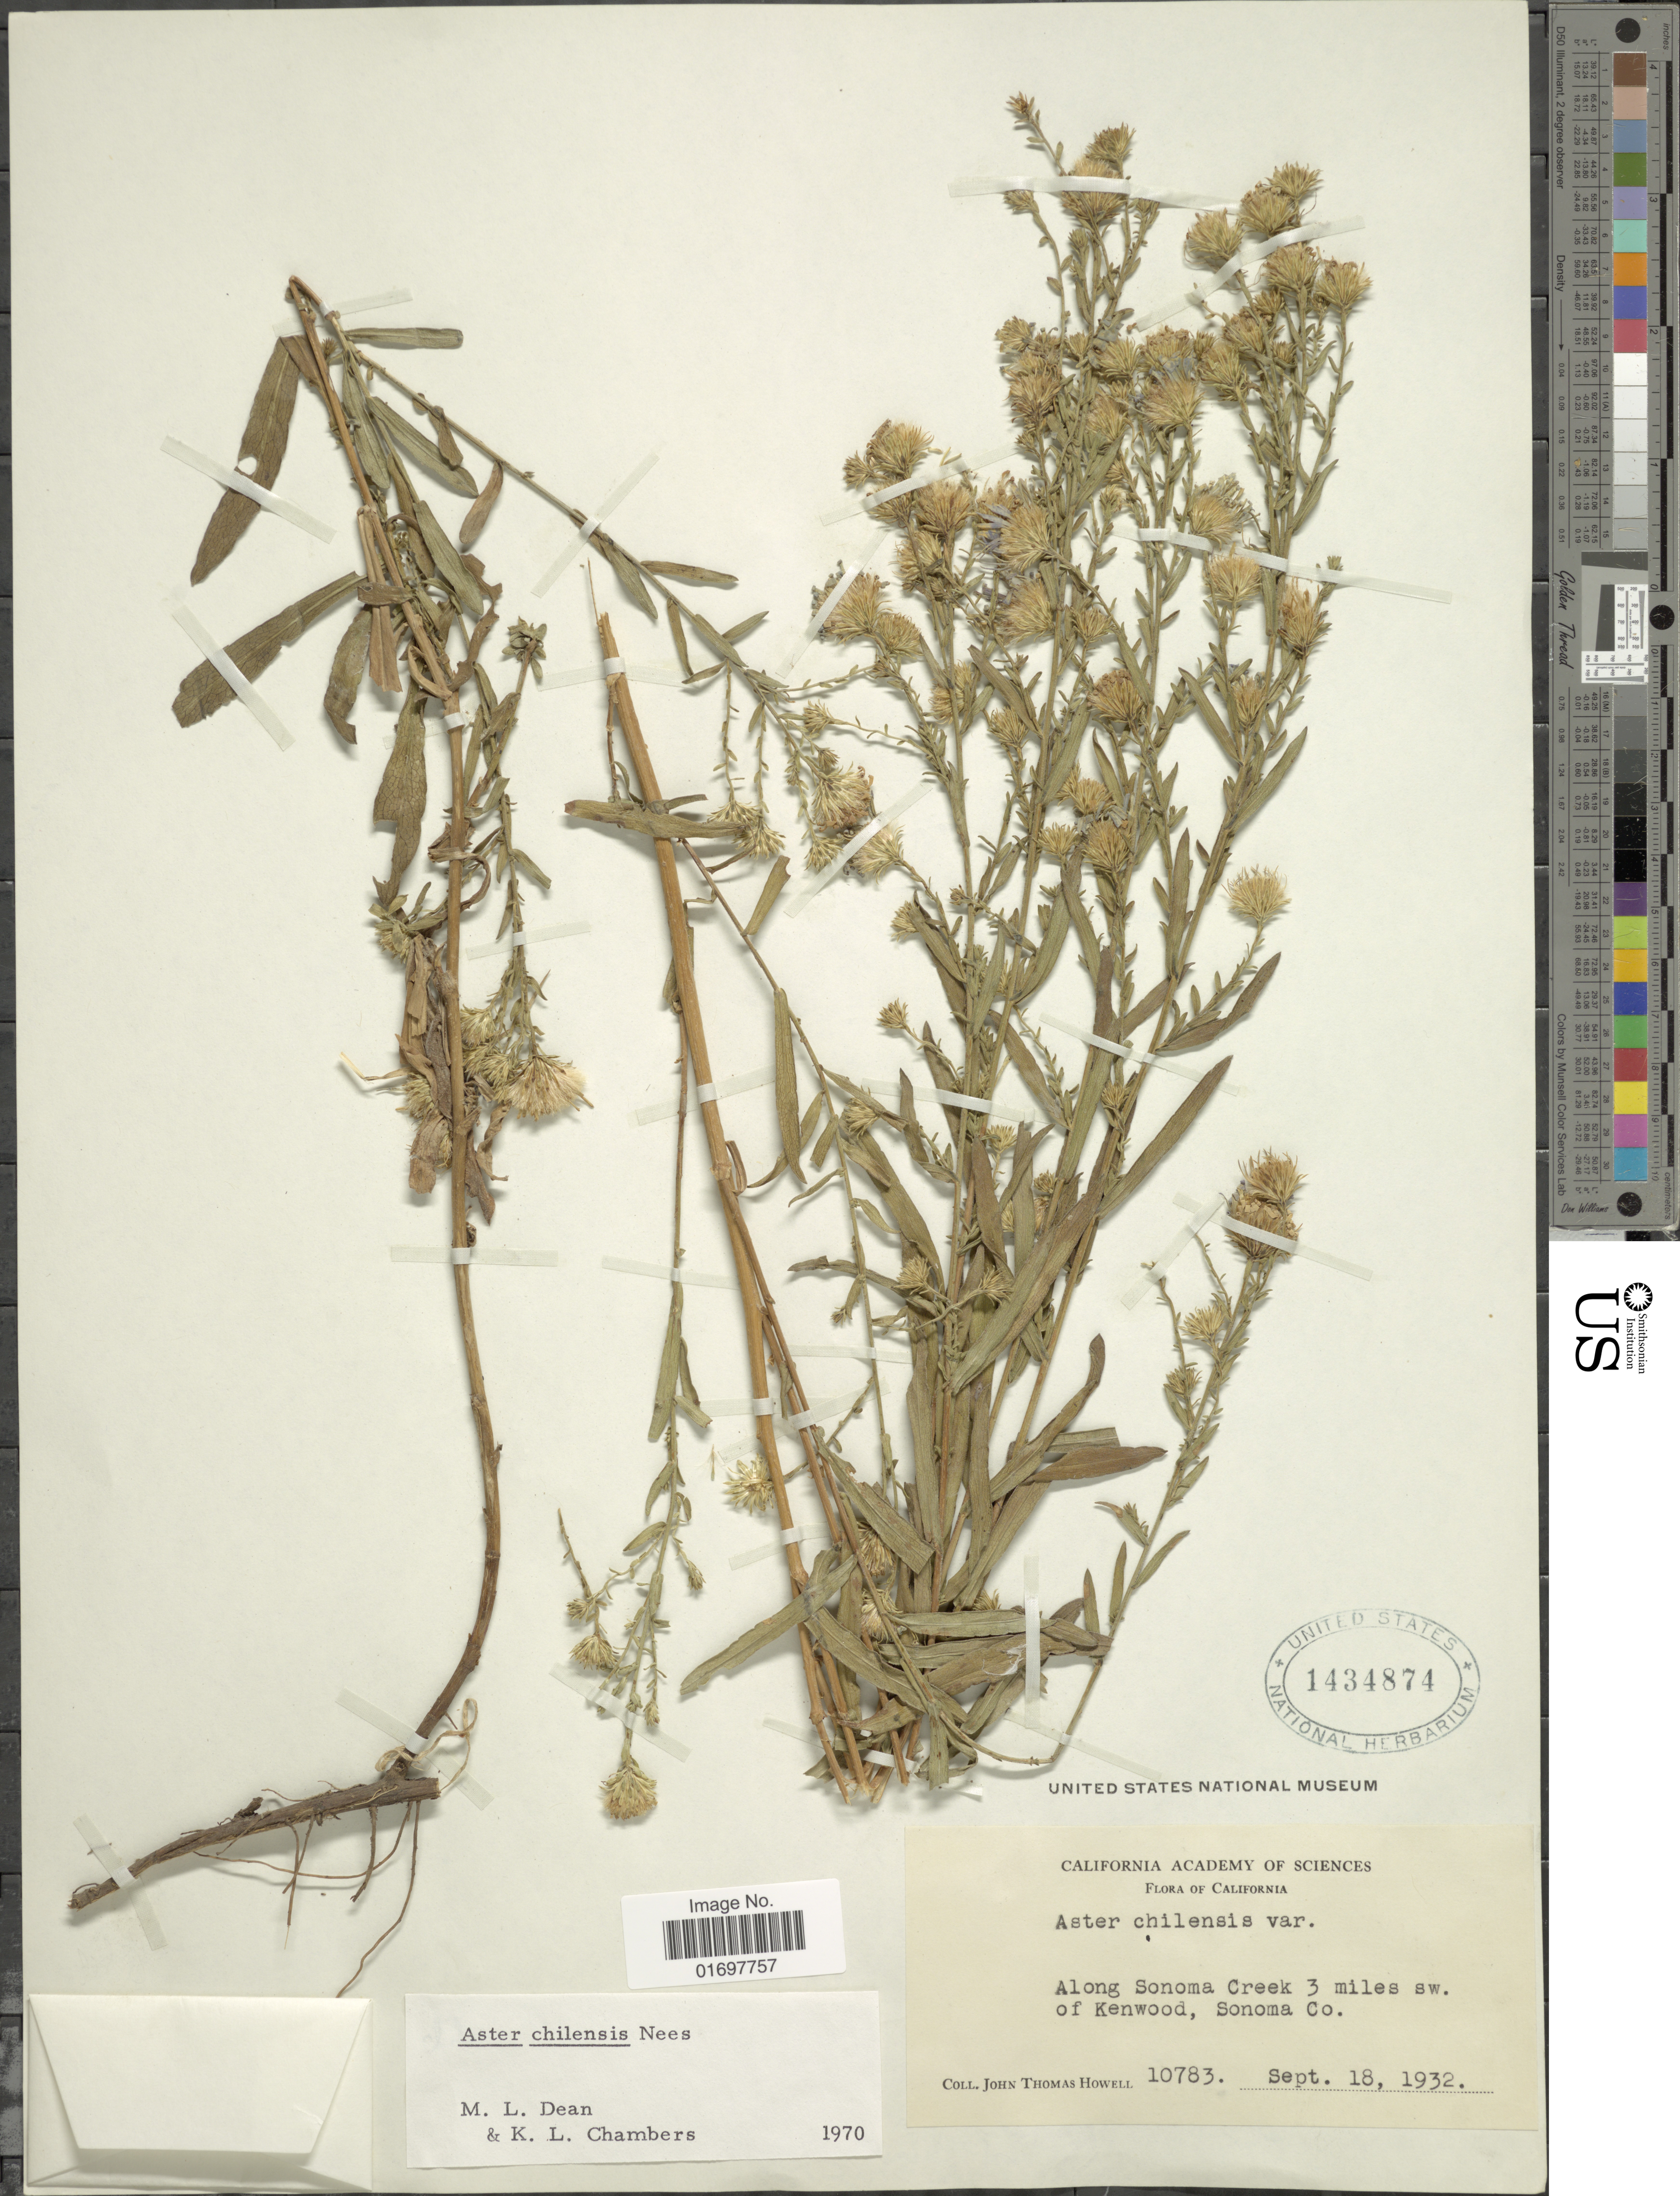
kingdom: Plantae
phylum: Tracheophyta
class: Magnoliopsida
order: Asterales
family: Asteraceae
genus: Symphyotrichum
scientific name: Symphyotrichum chilense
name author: (Nees) G.L. Nesom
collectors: J. T. Howell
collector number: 10783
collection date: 1932-09-18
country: United States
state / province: California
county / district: Sonoma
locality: AlongSonoma Creek 3 miles sw. of Kenwood, Sonoma Co.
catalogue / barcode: US 1434874